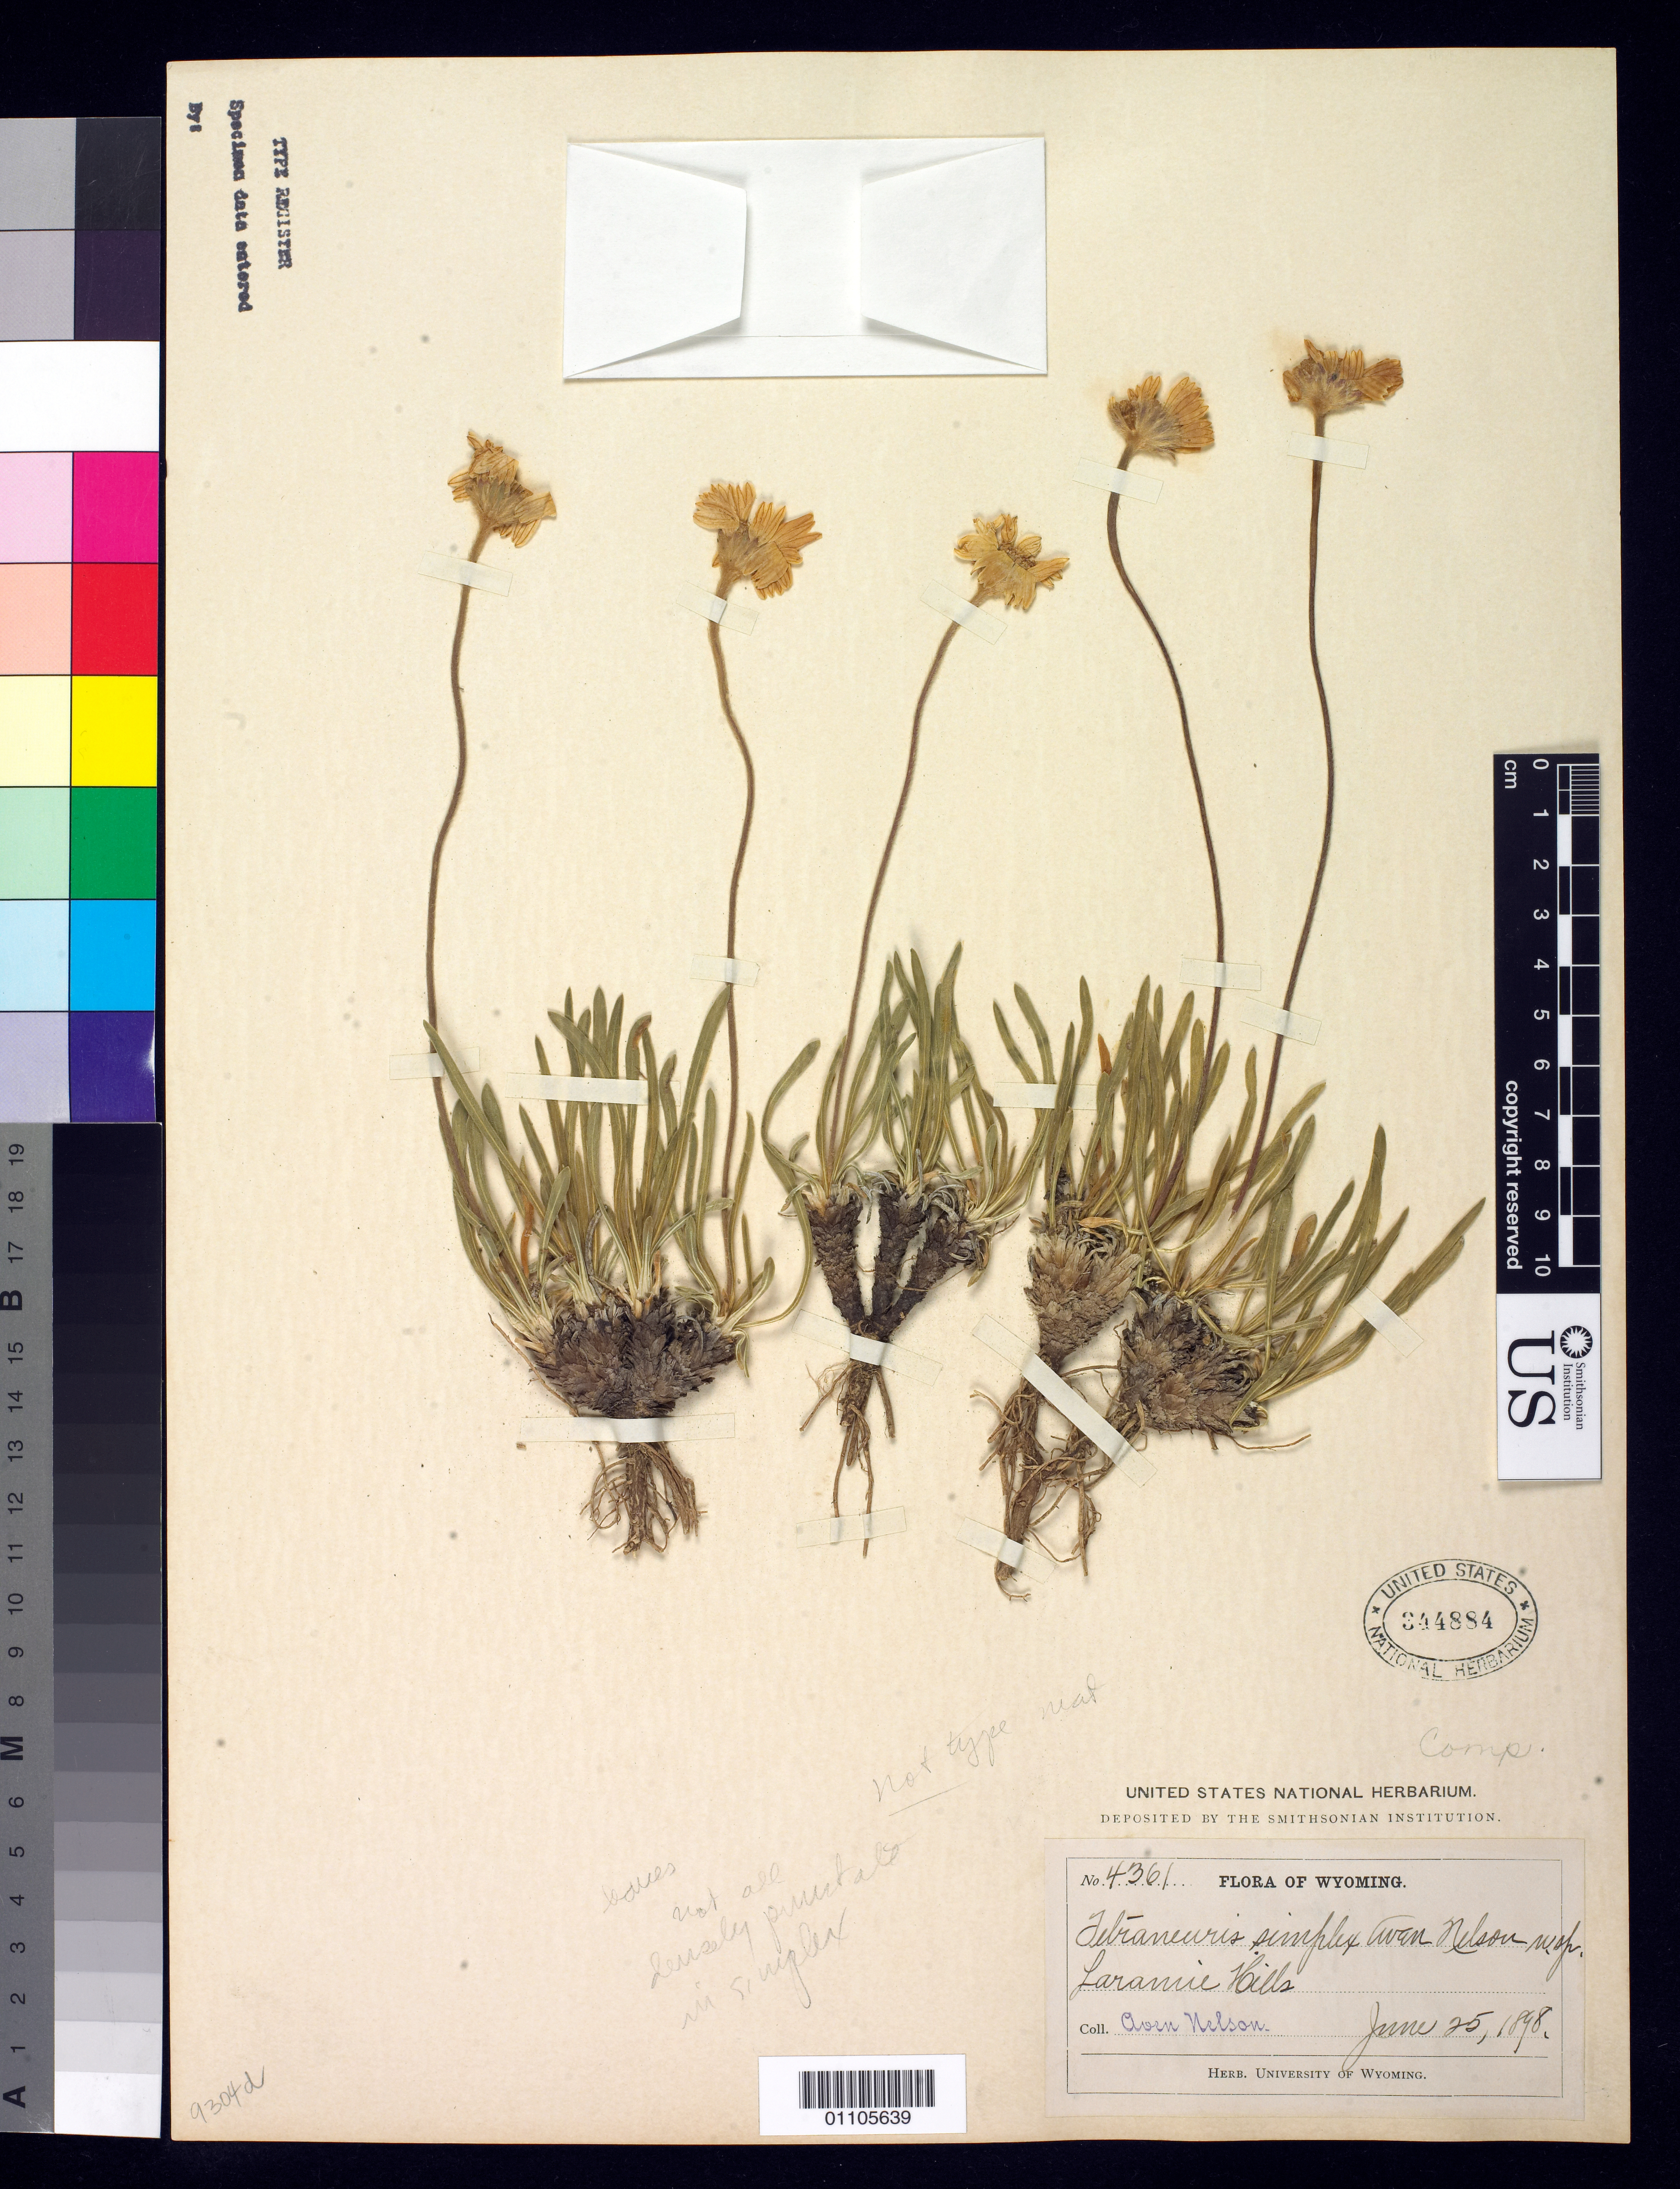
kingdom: Plantae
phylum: Tracheophyta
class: Magnoliopsida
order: Asterales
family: Asteraceae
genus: Tetraneuris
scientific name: Tetraneuris simplex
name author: A. Nelson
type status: Isosyntype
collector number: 4361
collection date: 1898-06-25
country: United States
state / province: Wyoming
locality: Laramie Hills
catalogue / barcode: US 344884